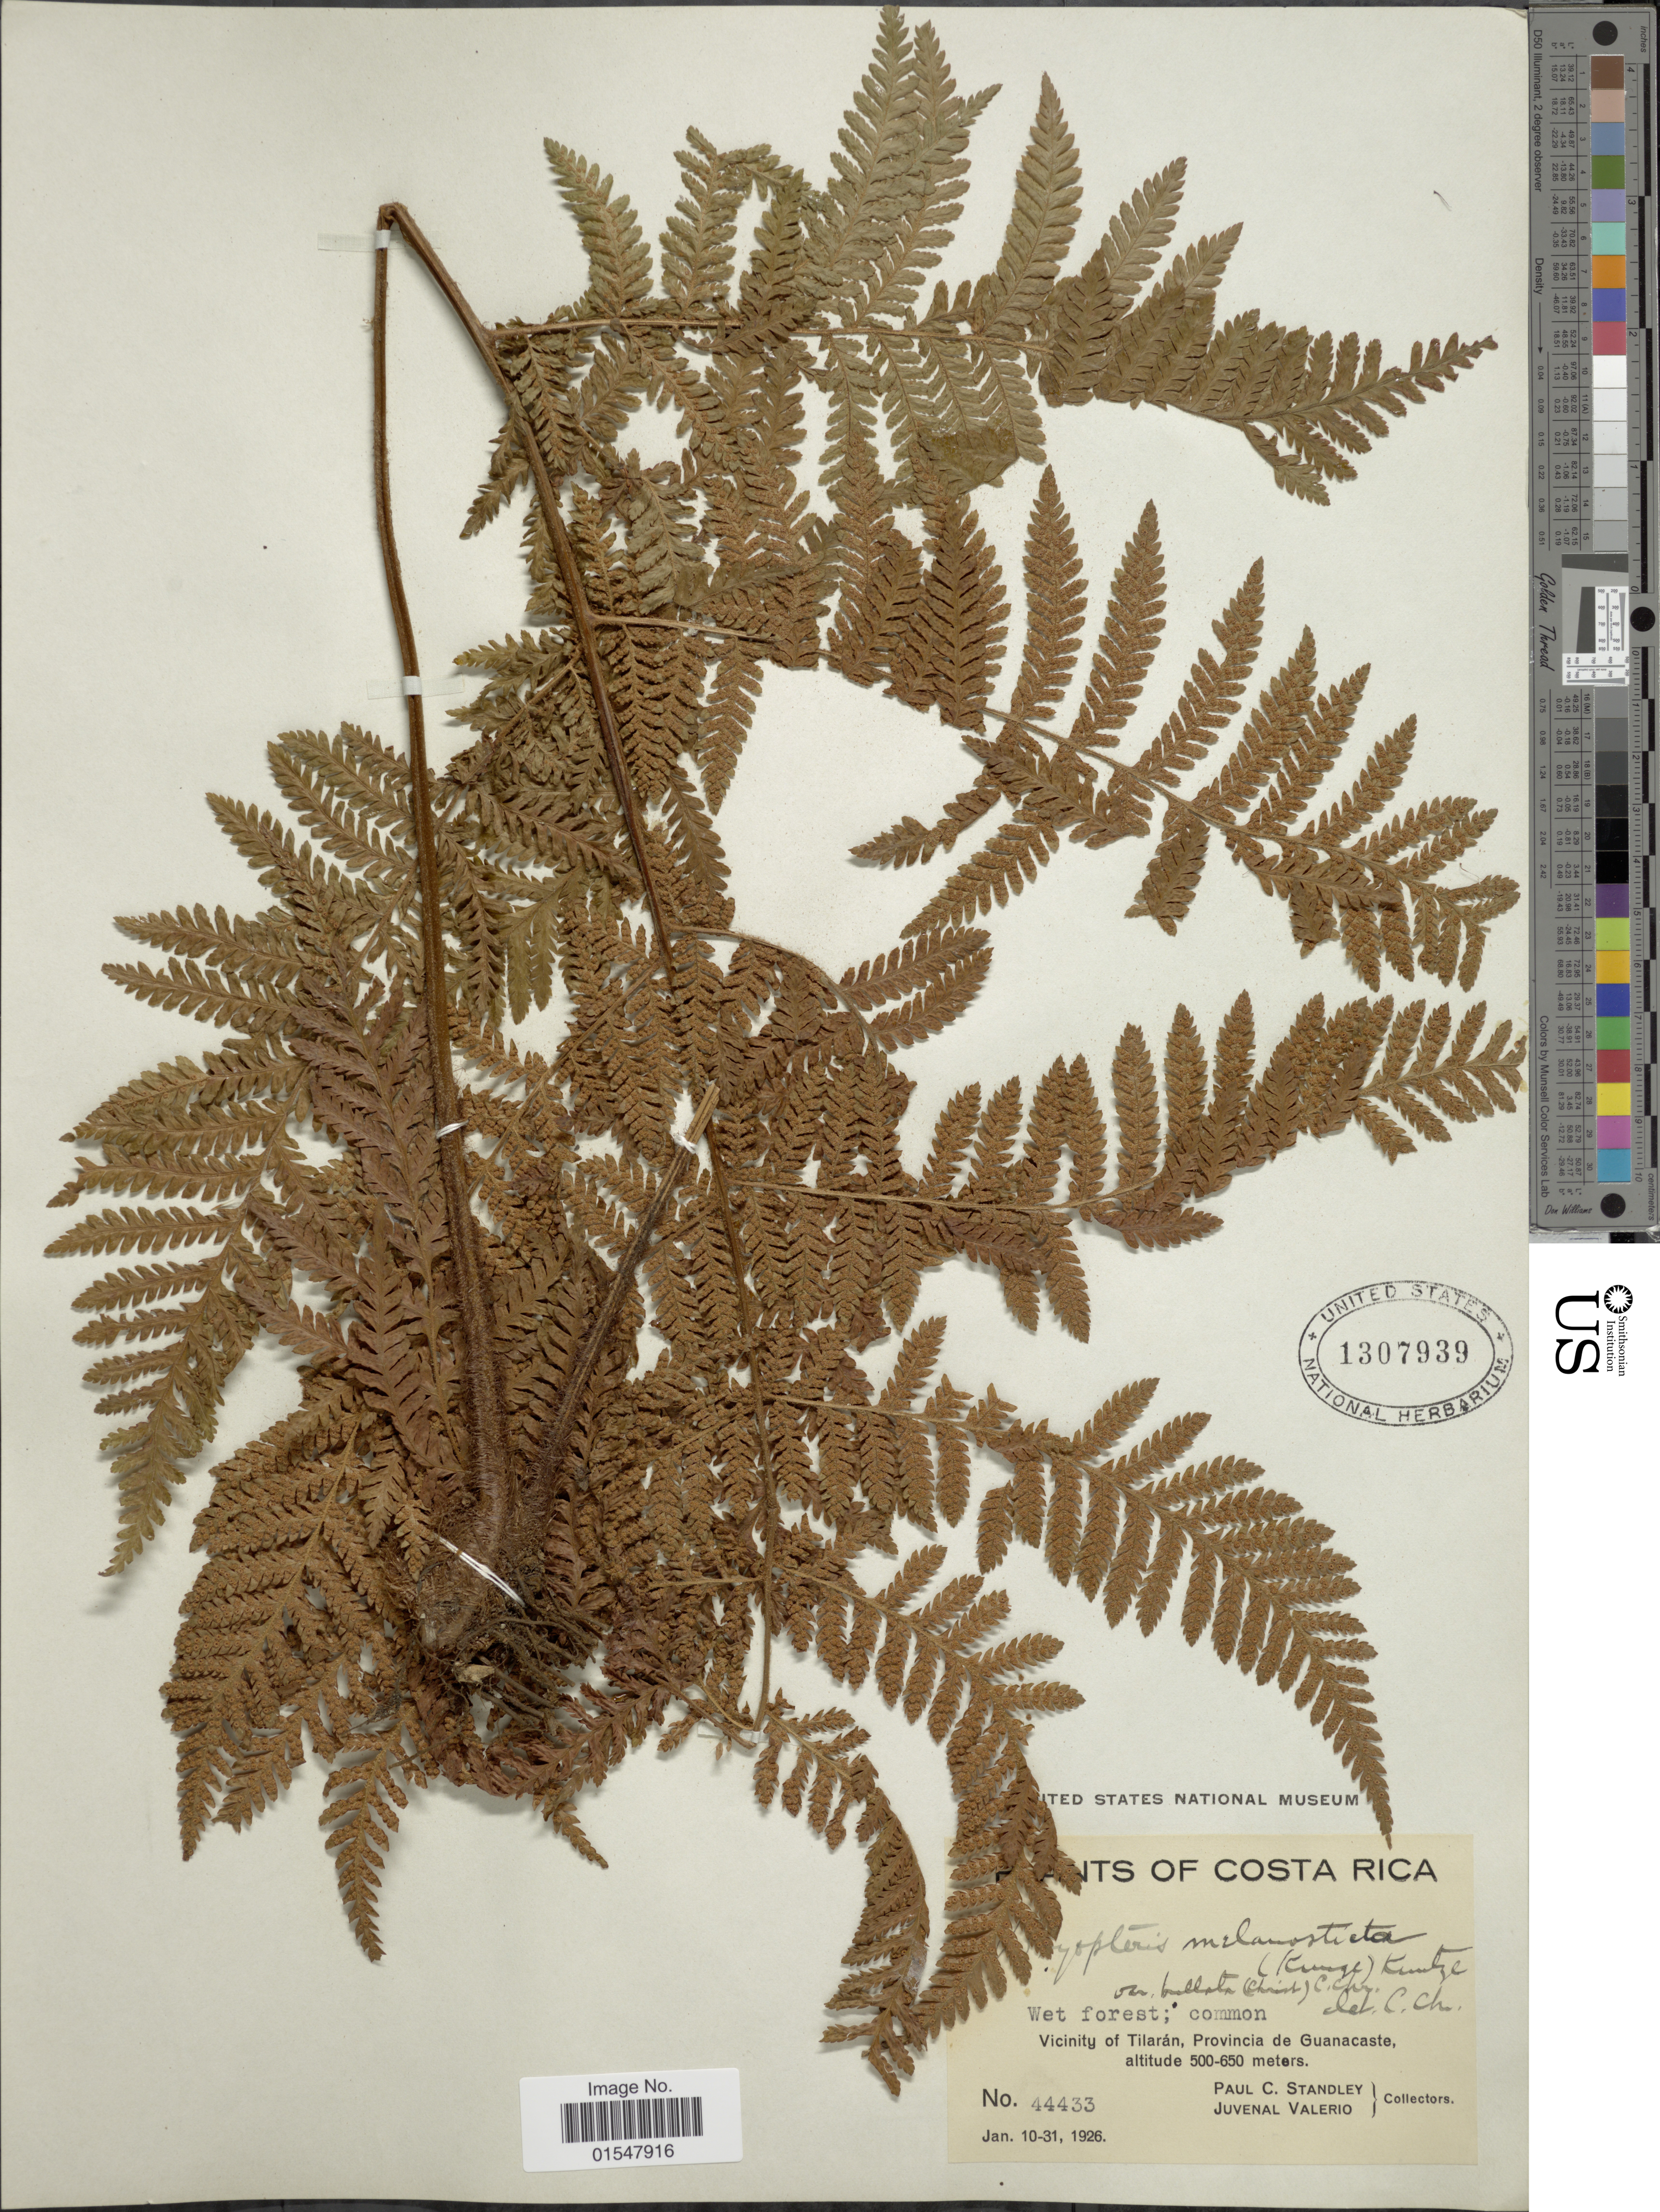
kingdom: Plantae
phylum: Tracheophyta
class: Polypodiopsida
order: Polypodiales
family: Dryopteridaceae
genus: Ctenitis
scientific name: Ctenitis melanosticta var. bullata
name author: (Christ) Lellinger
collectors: P. C. Standley & J. Valerio R.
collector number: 44433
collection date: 1926-01-10/1926-01-31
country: Costa Rica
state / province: Guanacaste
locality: Costa Rica, Vicinity of Tilarán, Provincia de Guanacaste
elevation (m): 500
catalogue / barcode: US 1307939